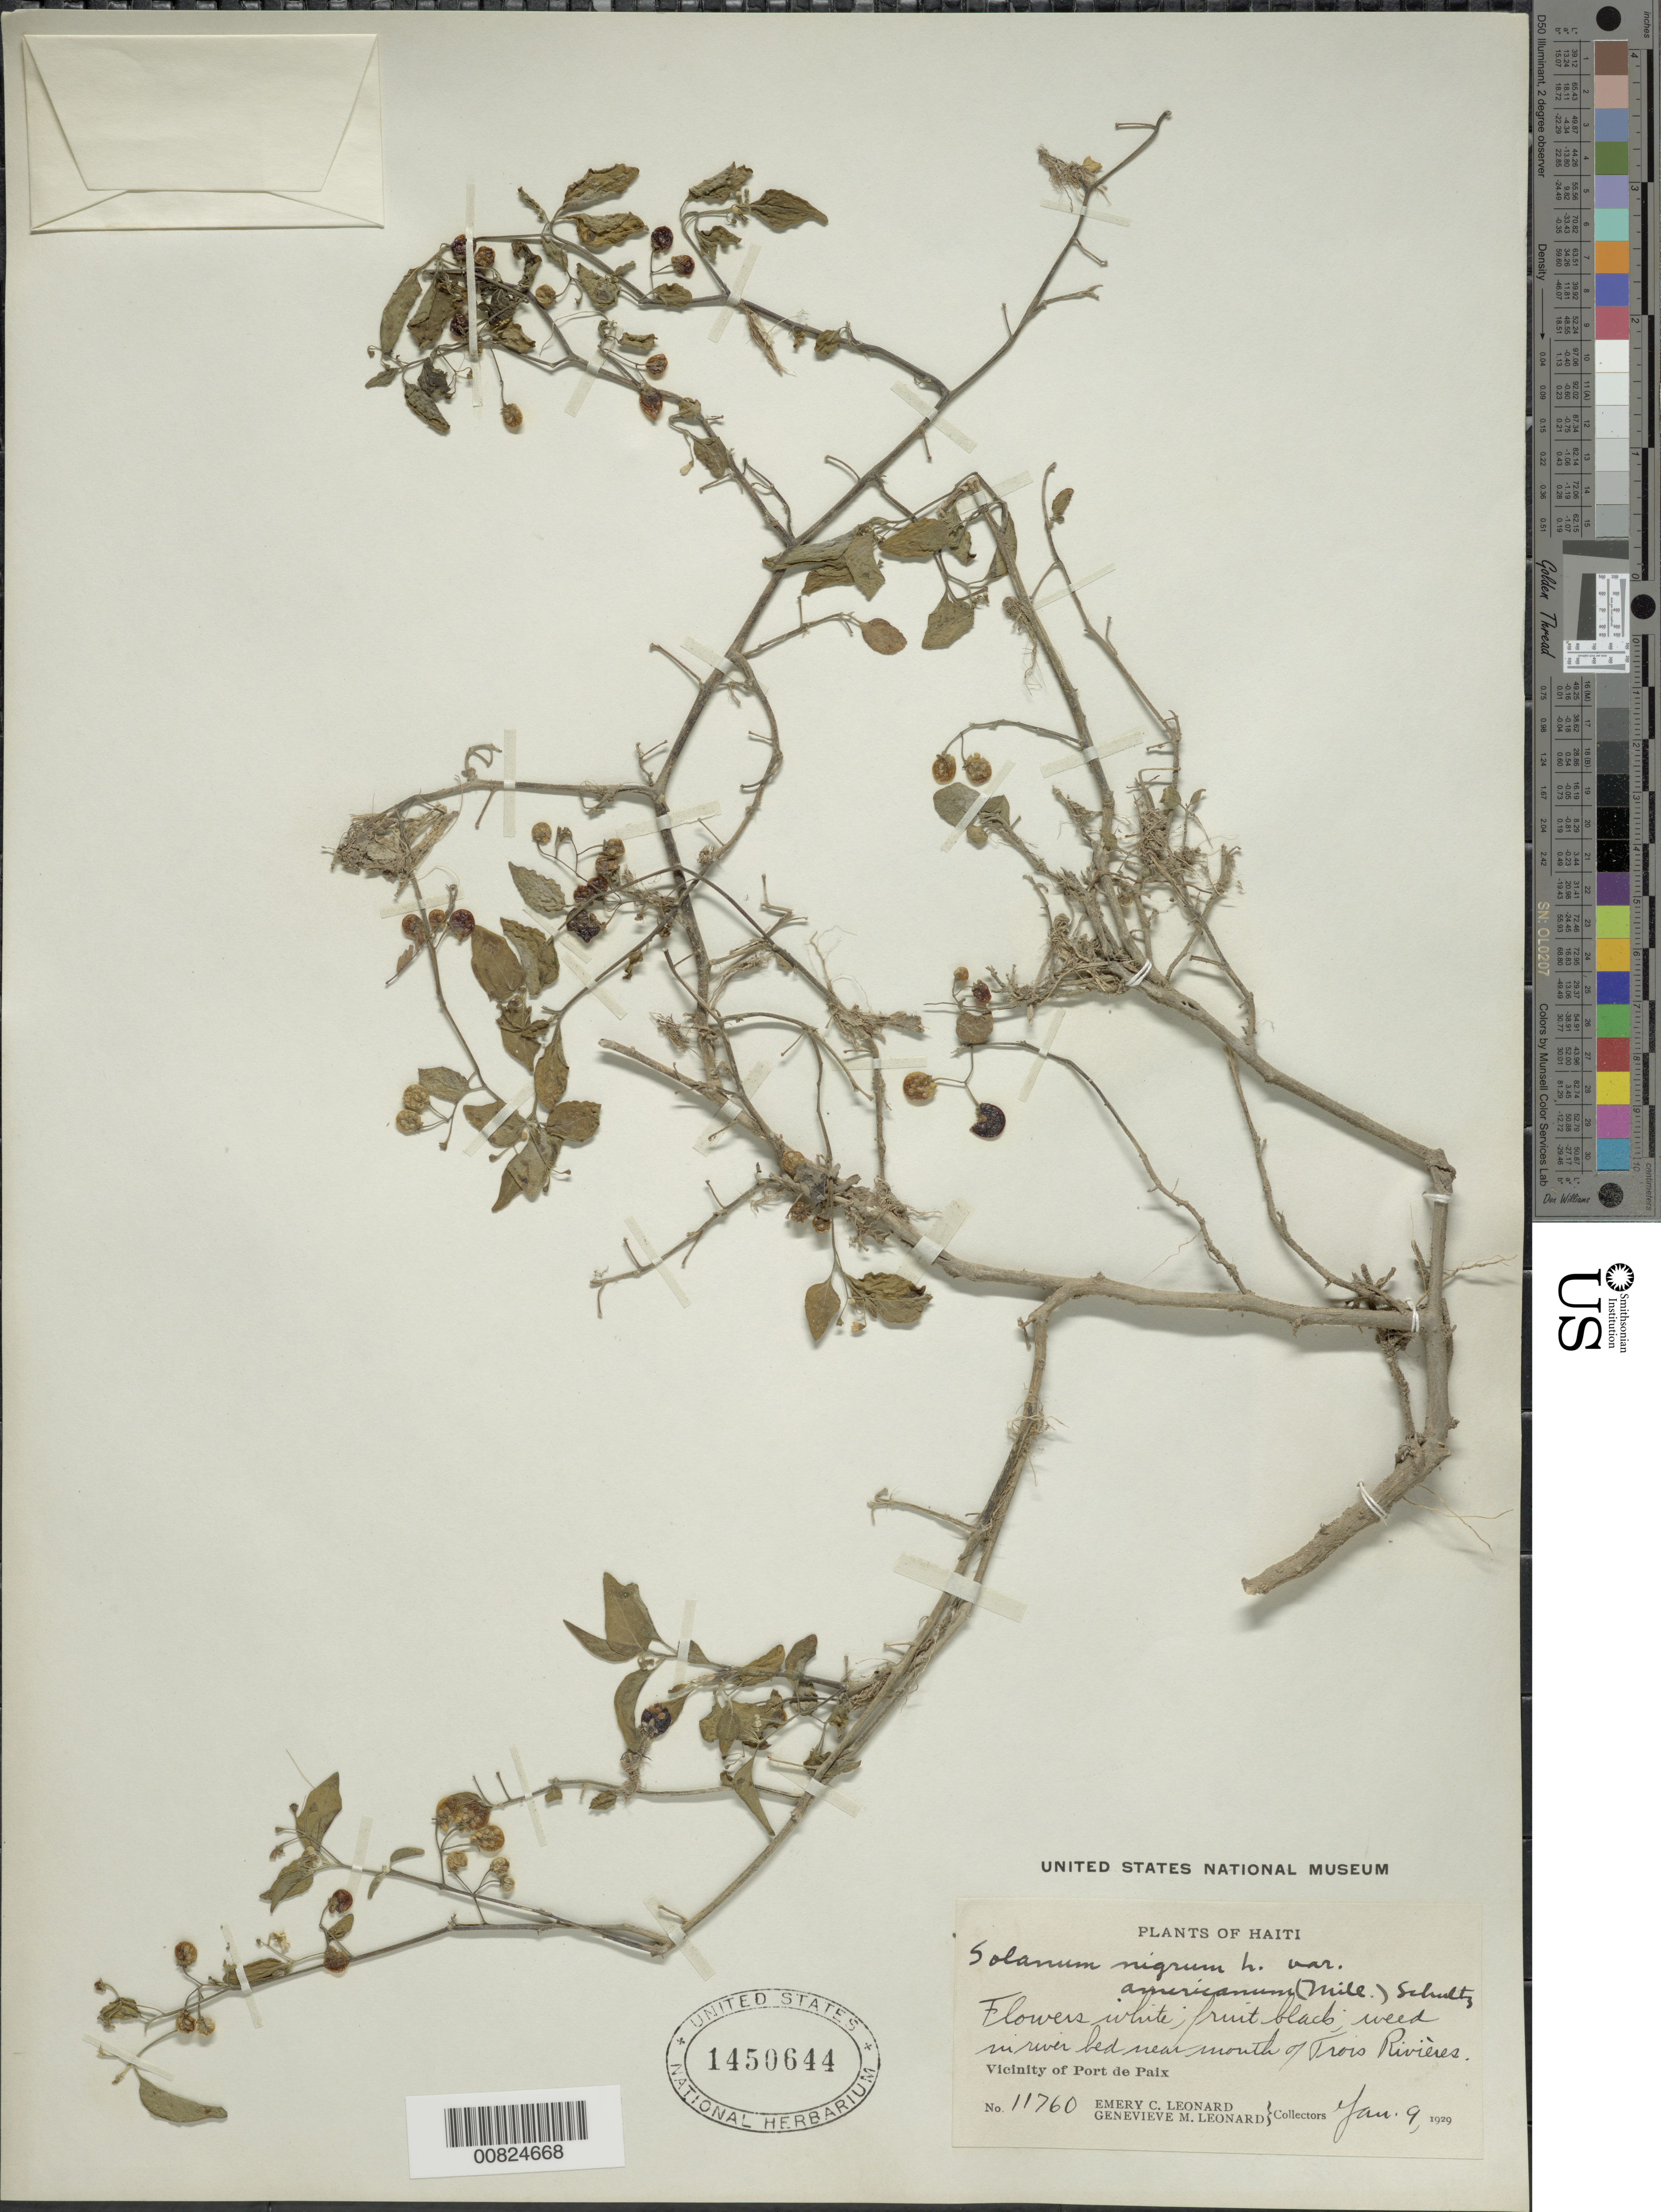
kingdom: Plantae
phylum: Tracheophyta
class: Magnoliopsida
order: Solanales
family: Solanaceae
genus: Solanum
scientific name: Solanum nigrum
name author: L.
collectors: E. C. Leonard & G. M. Leonard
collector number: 11760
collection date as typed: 09 Jan 1929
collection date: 1929-01-09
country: Haiti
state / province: Nord-Ouest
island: Hispaniola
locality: Vicinity of Port de Paix, near mouth of Trois Rivières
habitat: In river bed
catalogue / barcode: US 1450644